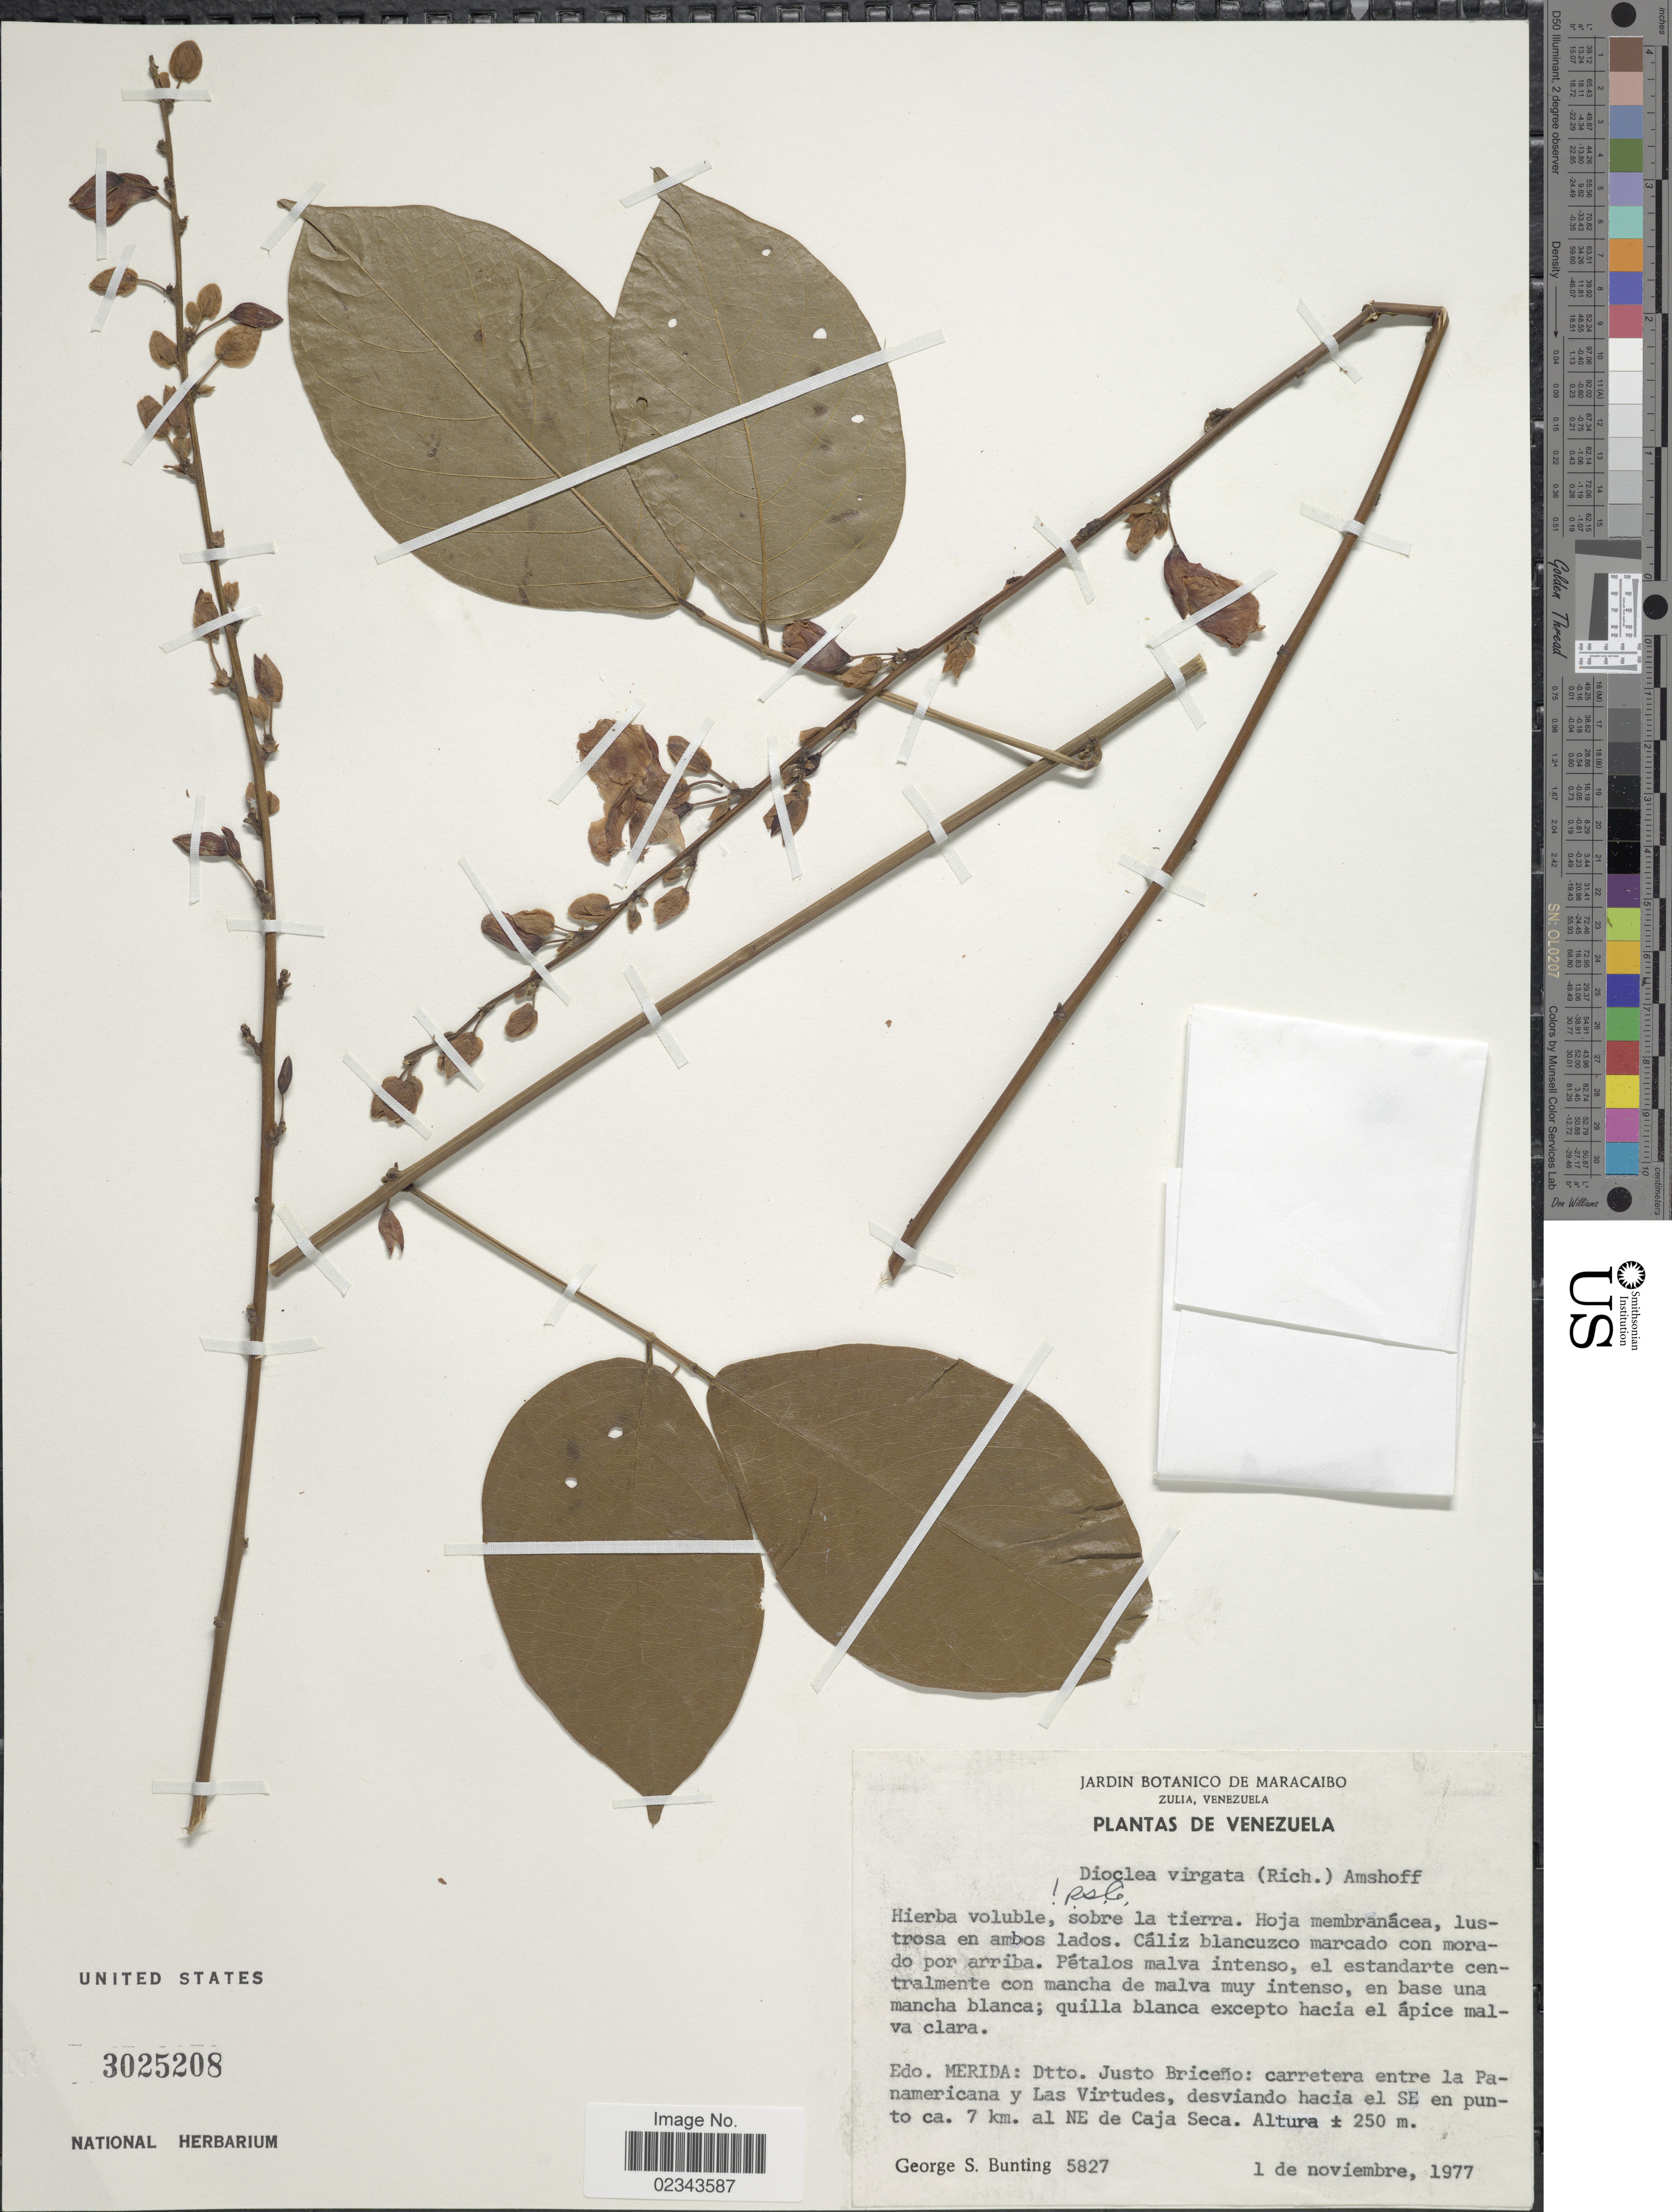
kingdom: Plantae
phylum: Tracheophyta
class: Magnoliopsida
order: Fabales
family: Fabaceae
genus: Dioclea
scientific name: Dioclea virgata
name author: (Rich.) Amshoff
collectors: G. S. Bunting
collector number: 5827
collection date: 1977-11-01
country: Venezuela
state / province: Mérida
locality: Dtto. Justo Briceno: carretera entre la Panamericana y Las Virtudes, desviando hacia el SE en punto ca. 7 km. al NE de Caja Seca.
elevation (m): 250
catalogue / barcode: US 3025208